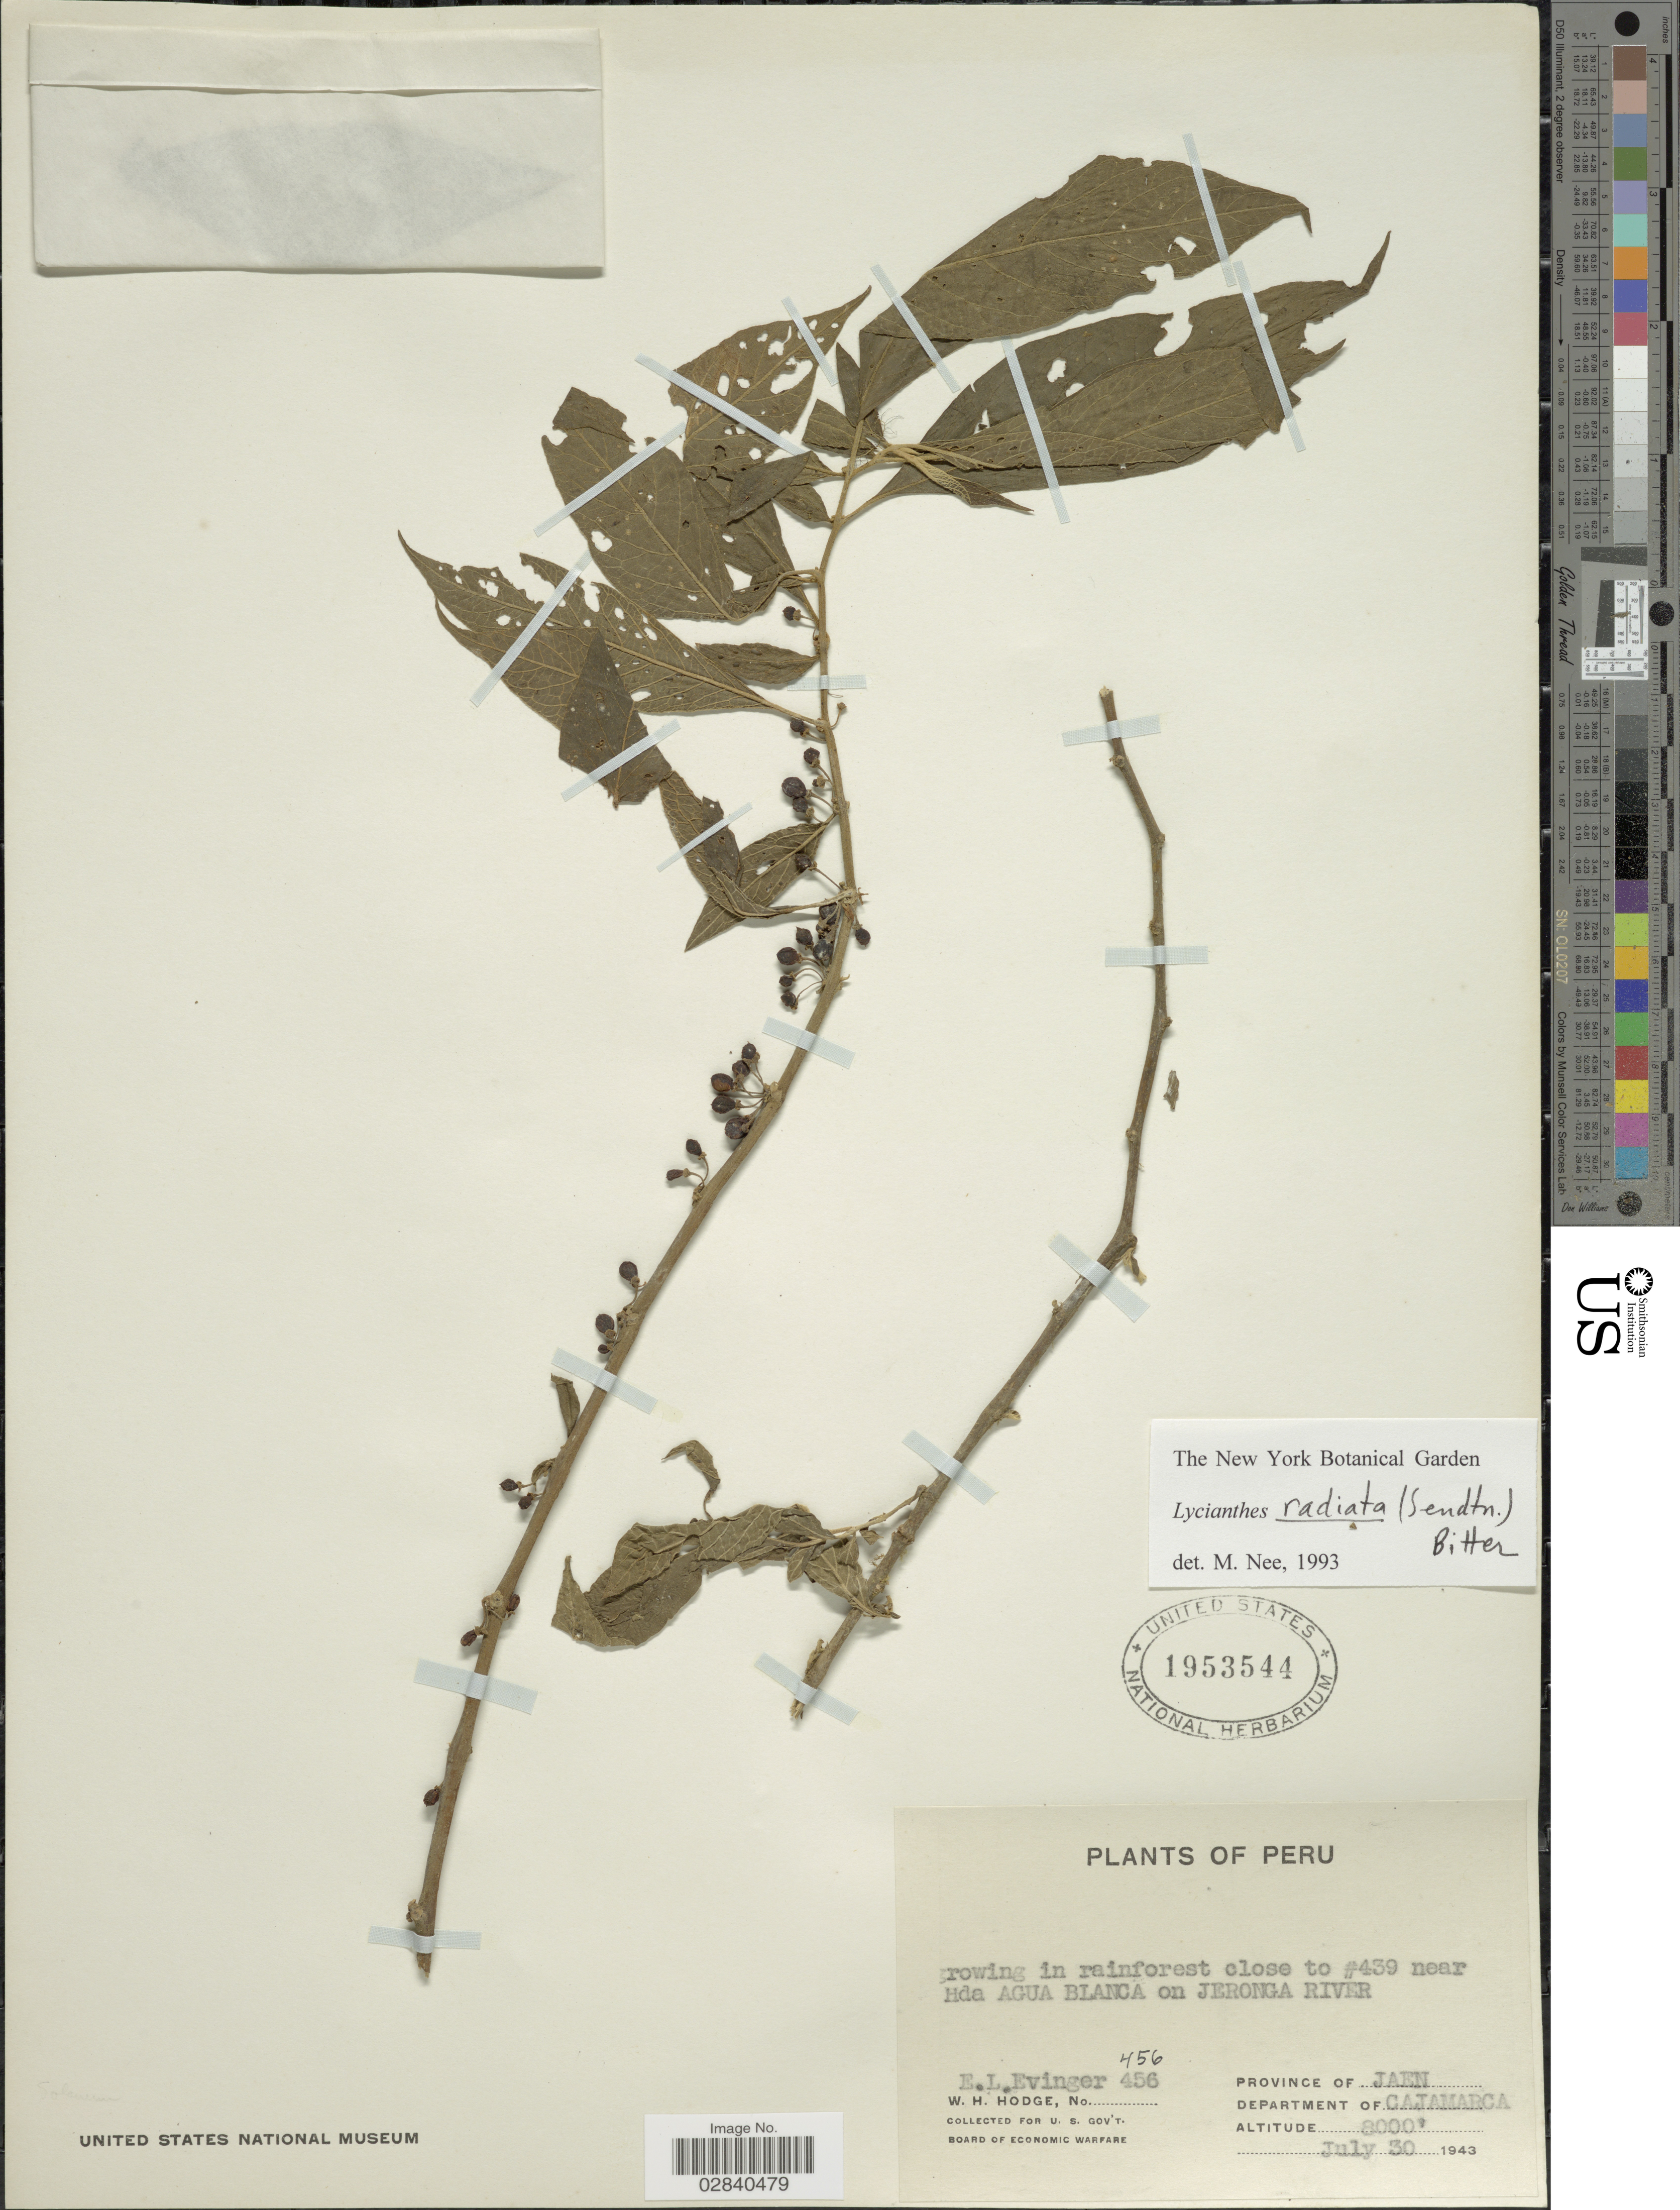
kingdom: Plantae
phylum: Tracheophyta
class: Magnoliopsida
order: Solanales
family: Solanaceae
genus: Lycianthes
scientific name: Lycianthes radiata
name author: (Sendtn.) Bitter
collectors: W. Hodge & E. Evinger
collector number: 456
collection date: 1943-07-30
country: Peru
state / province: Cajamarca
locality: Growing in rainforest close to #439 near Hda Agua Blanca on Jeronga River, Province of Jaen, Department of Cajamarca.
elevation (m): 2438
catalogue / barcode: US 1953544